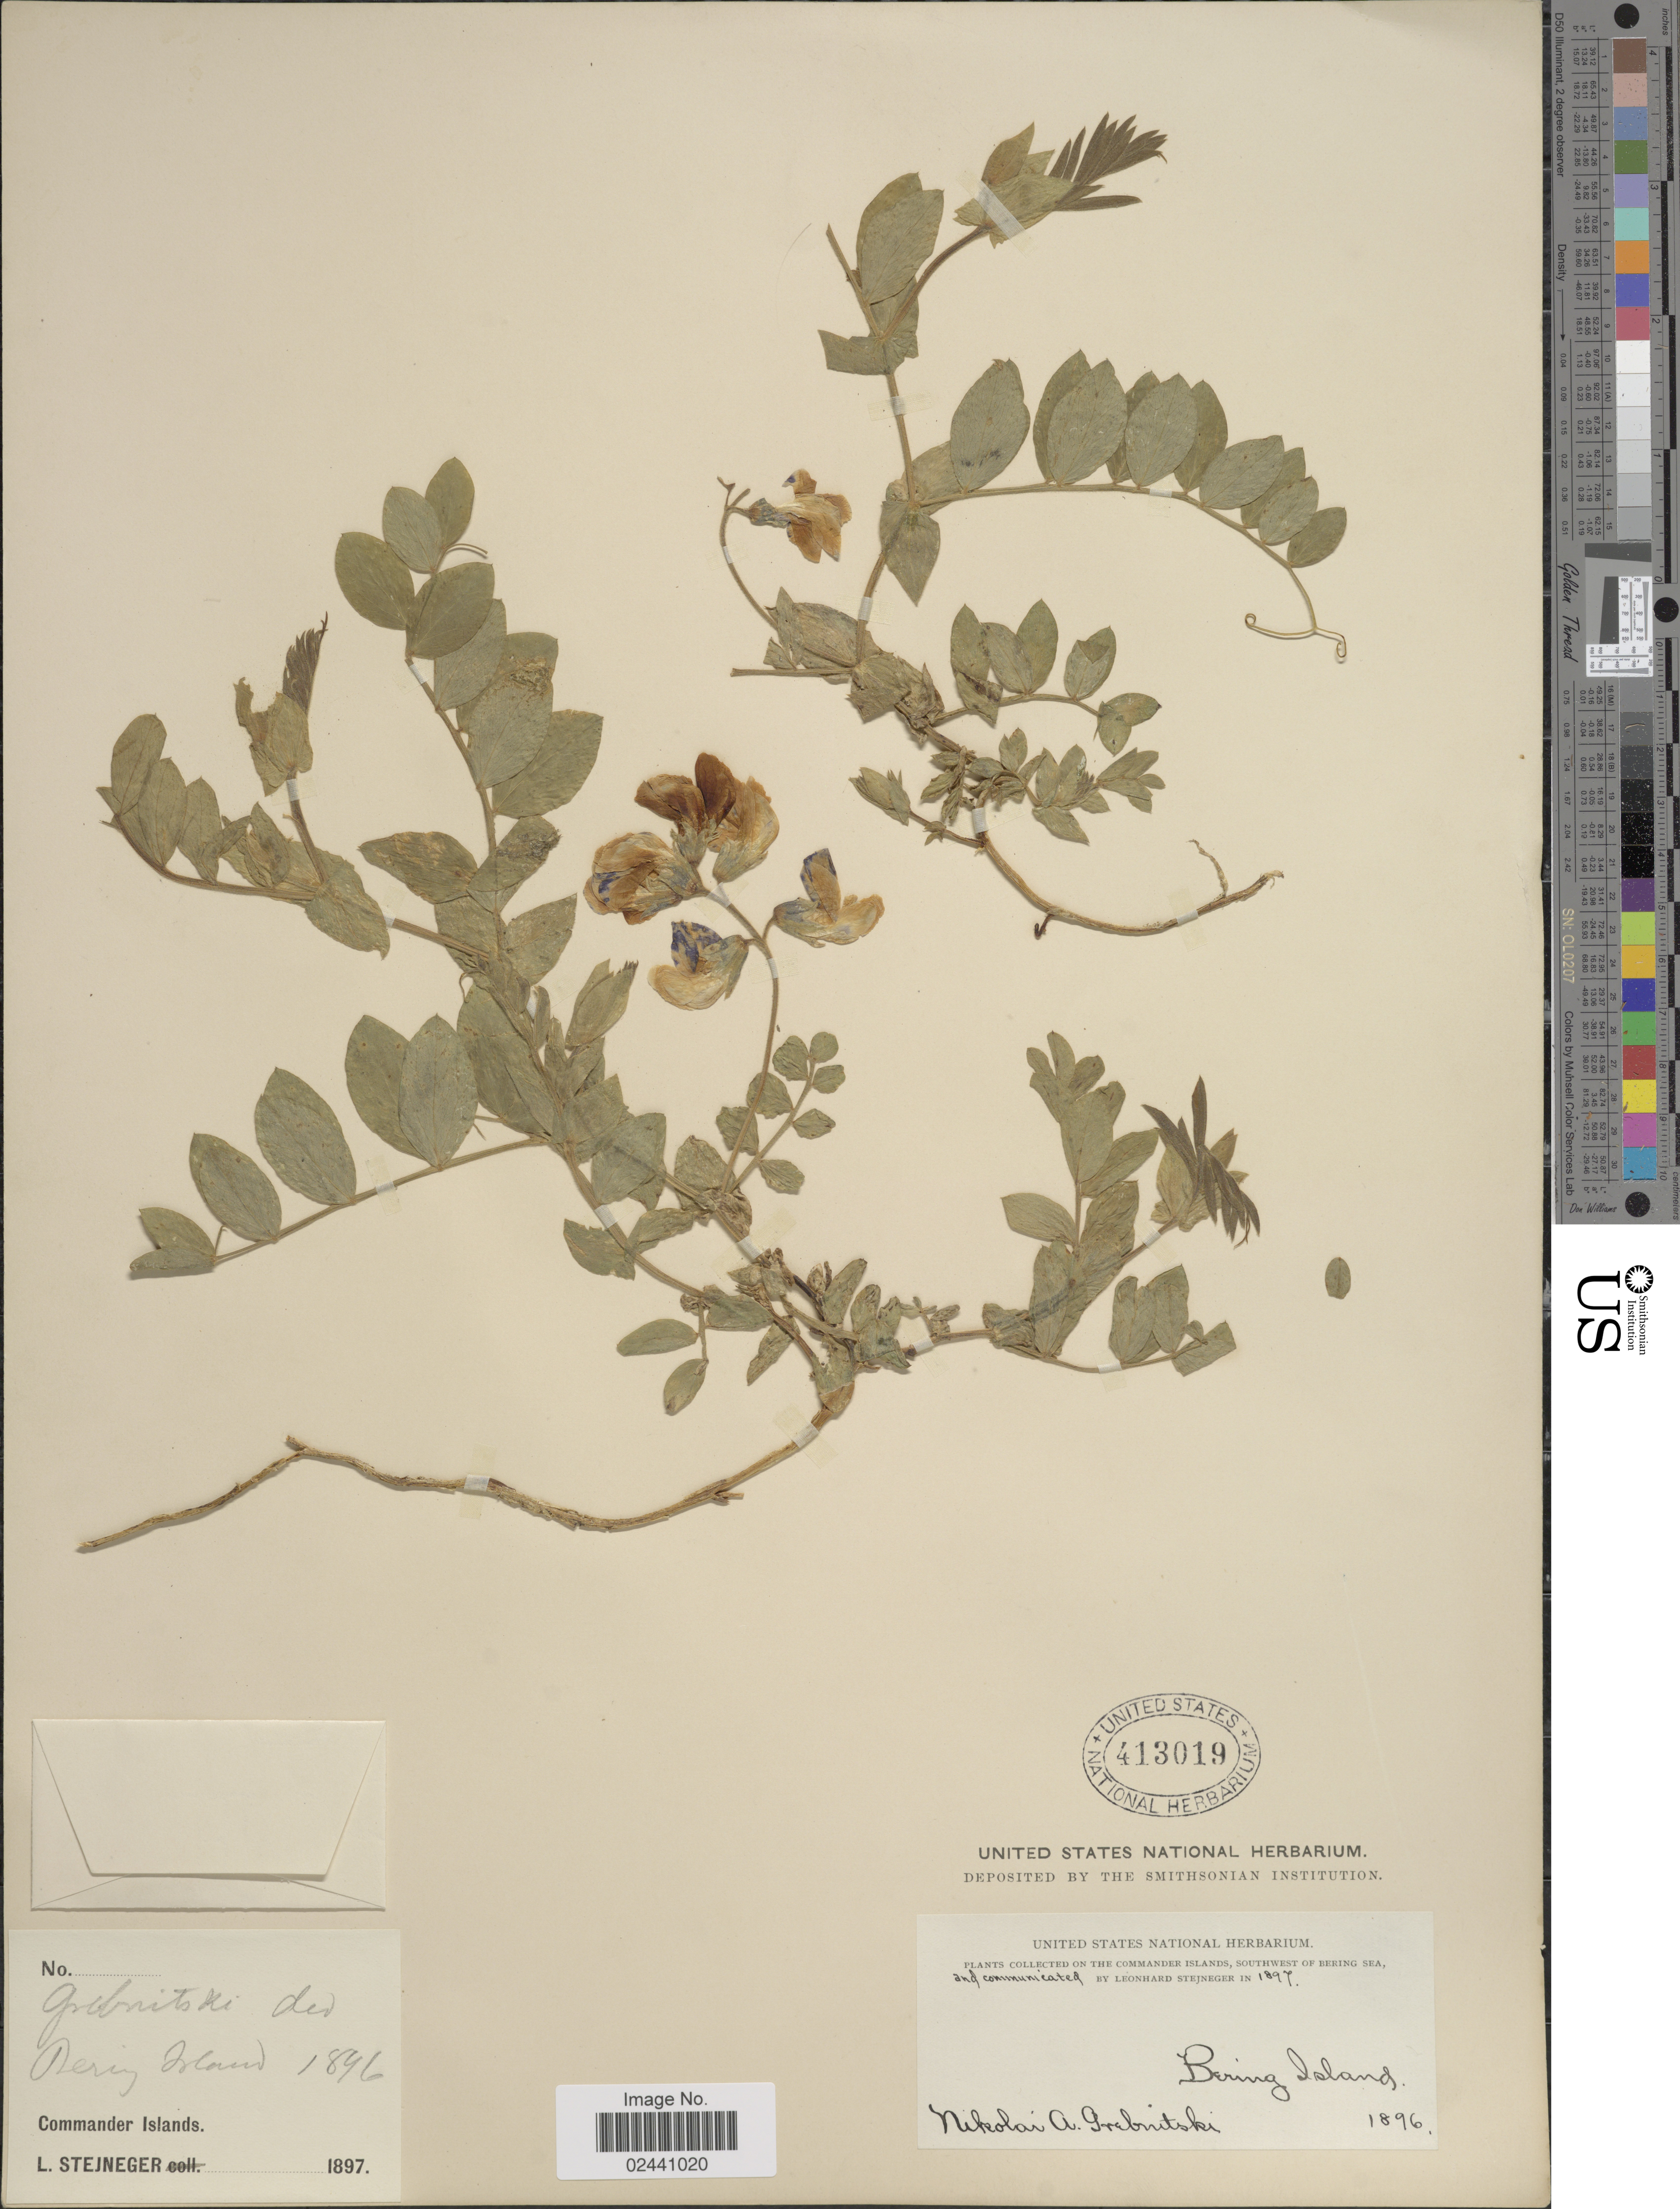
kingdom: Plantae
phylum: Tracheophyta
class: Magnoliopsida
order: Fabales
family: Fabaceae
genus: Lathyrus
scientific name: Lathyrus maritimus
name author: Torr.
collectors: N. Grebritski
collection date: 1896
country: Russian Federation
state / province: Kamchatka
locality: Bering Island. Commander Islands [unsure placement]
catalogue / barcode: US 413019